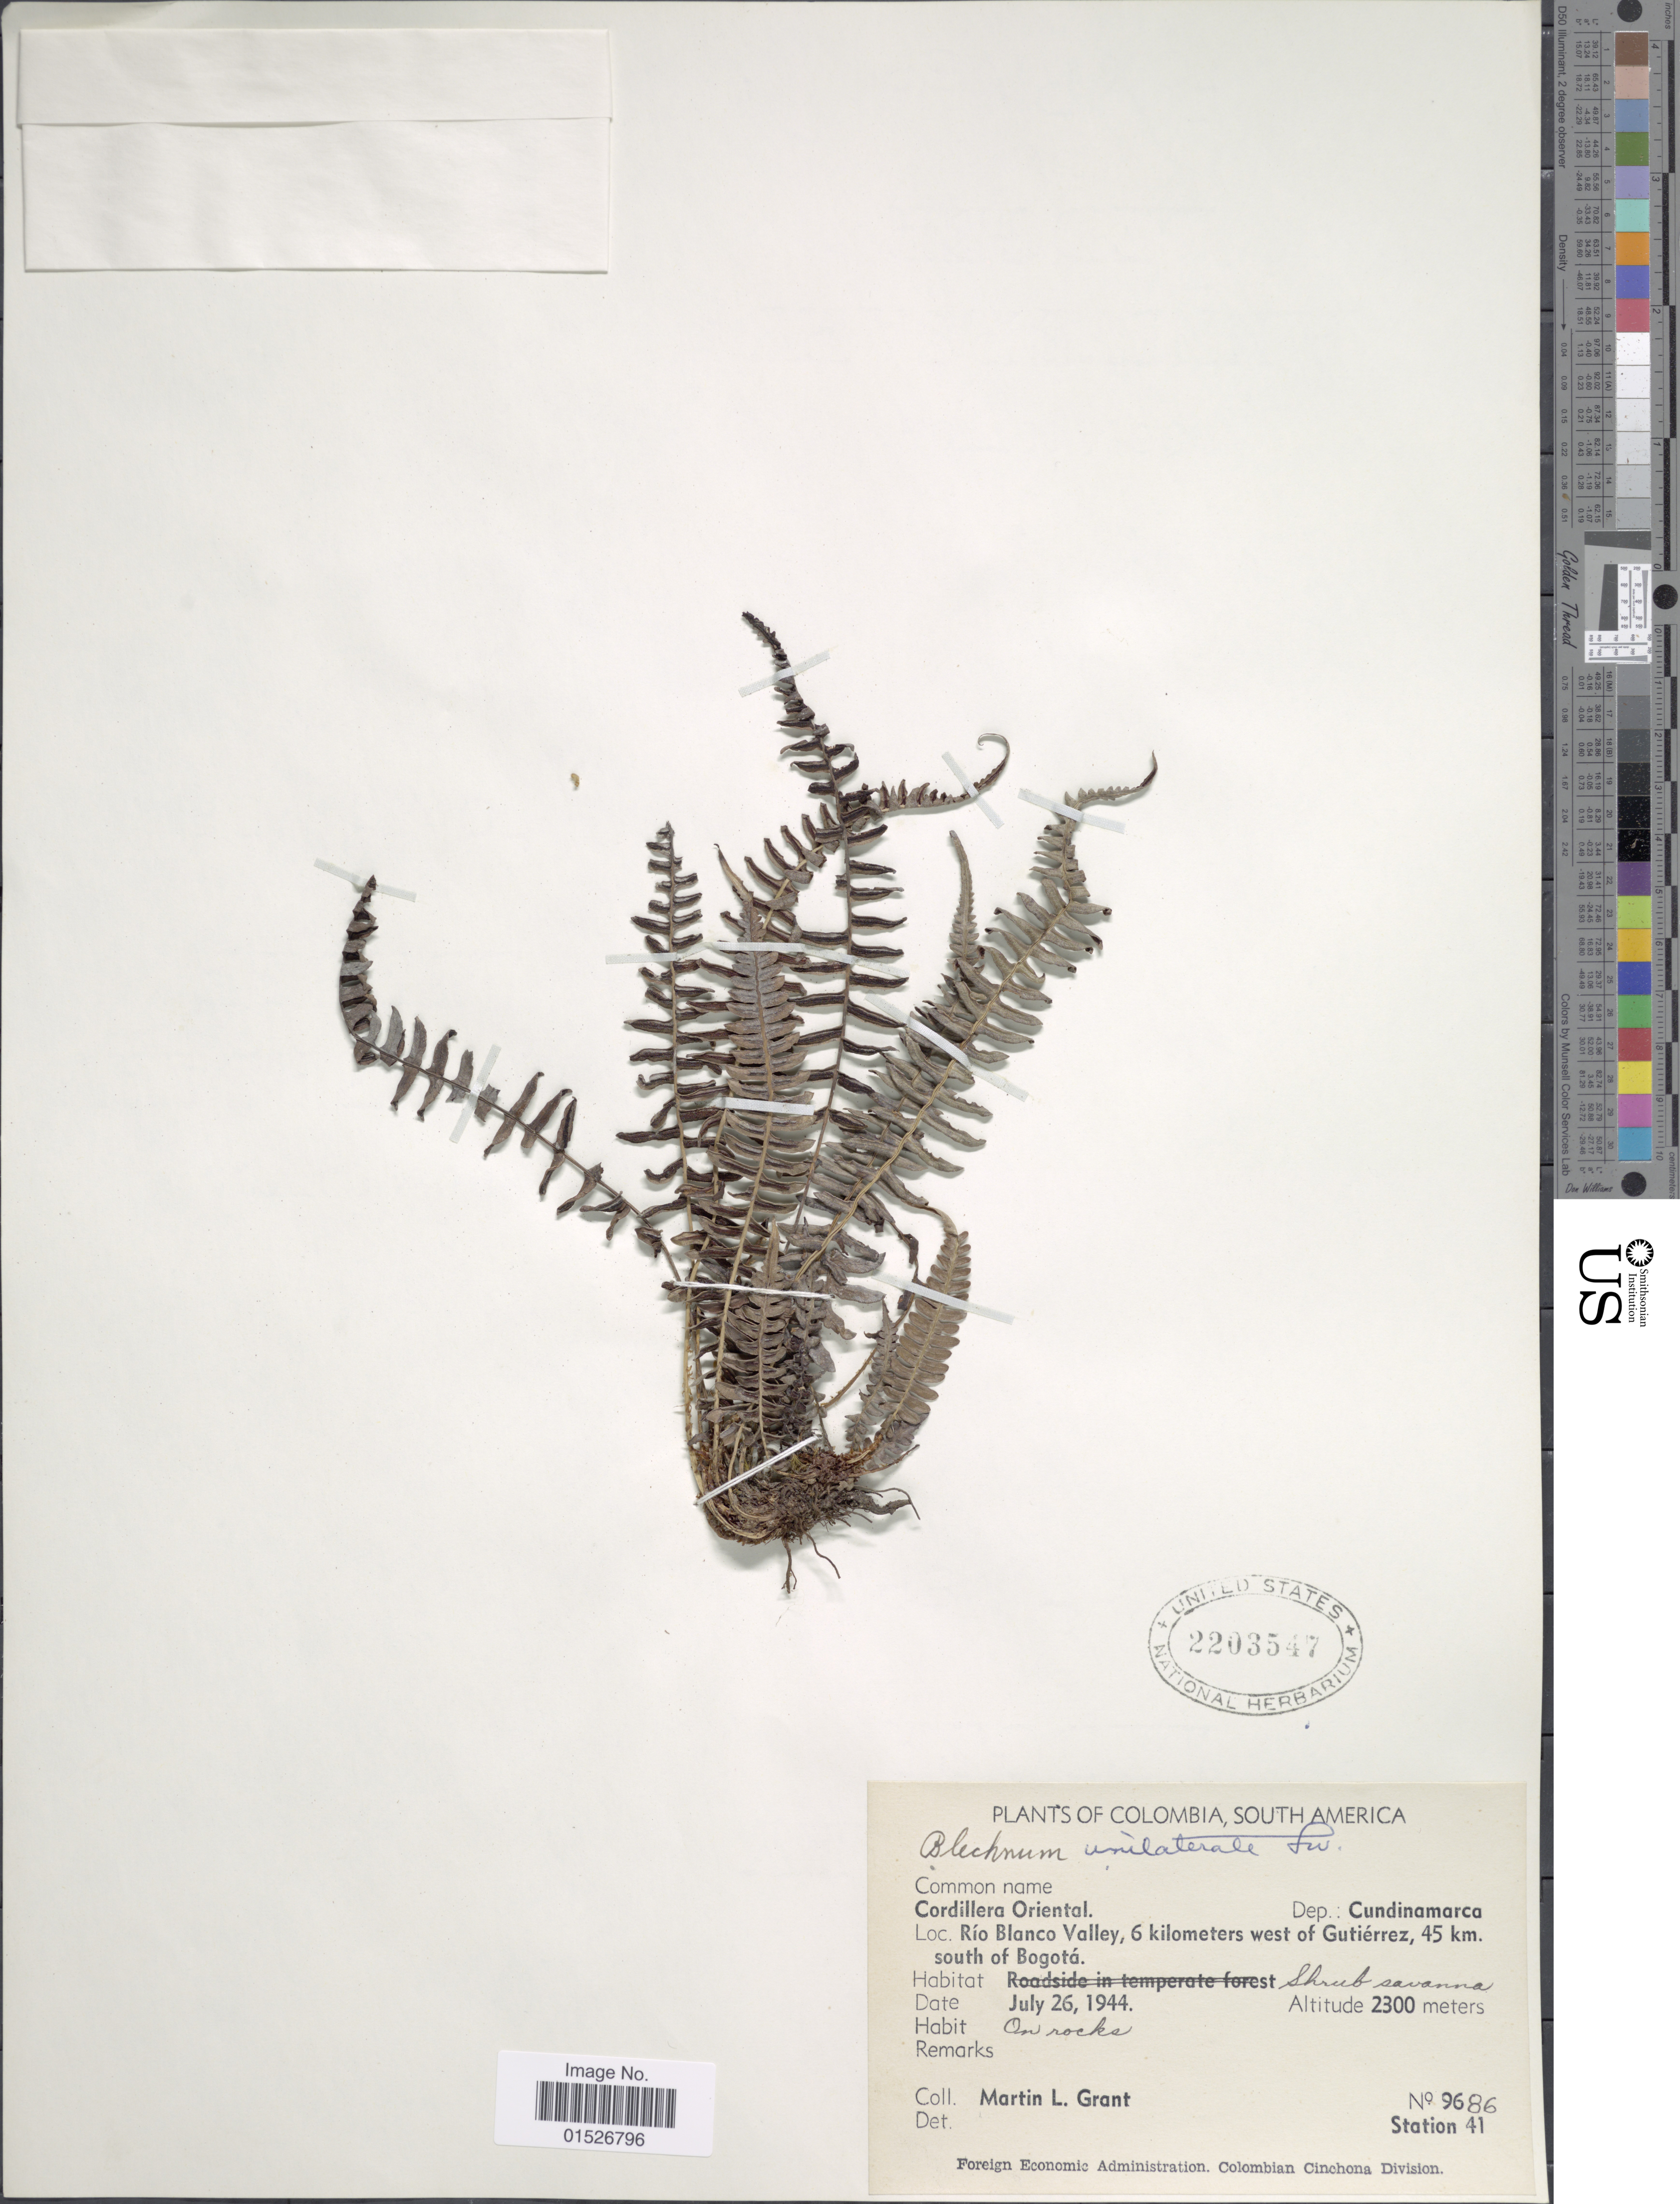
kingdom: Plantae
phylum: Tracheophyta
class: Polypodiopsida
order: Polypodiales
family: Blechnaceae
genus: Blechnum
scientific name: Blechnum polypodioides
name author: Raddi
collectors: M. L. Grant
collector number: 9686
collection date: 1944-07-26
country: Colombia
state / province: Cundinamarca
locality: Cordillera Oriental, Dep.: Cumdinamarca, Rio Blanco Valley, 6 kilometers west of Gutierrez, 45 km. south of Bogota.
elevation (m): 2300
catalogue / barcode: US 2203547